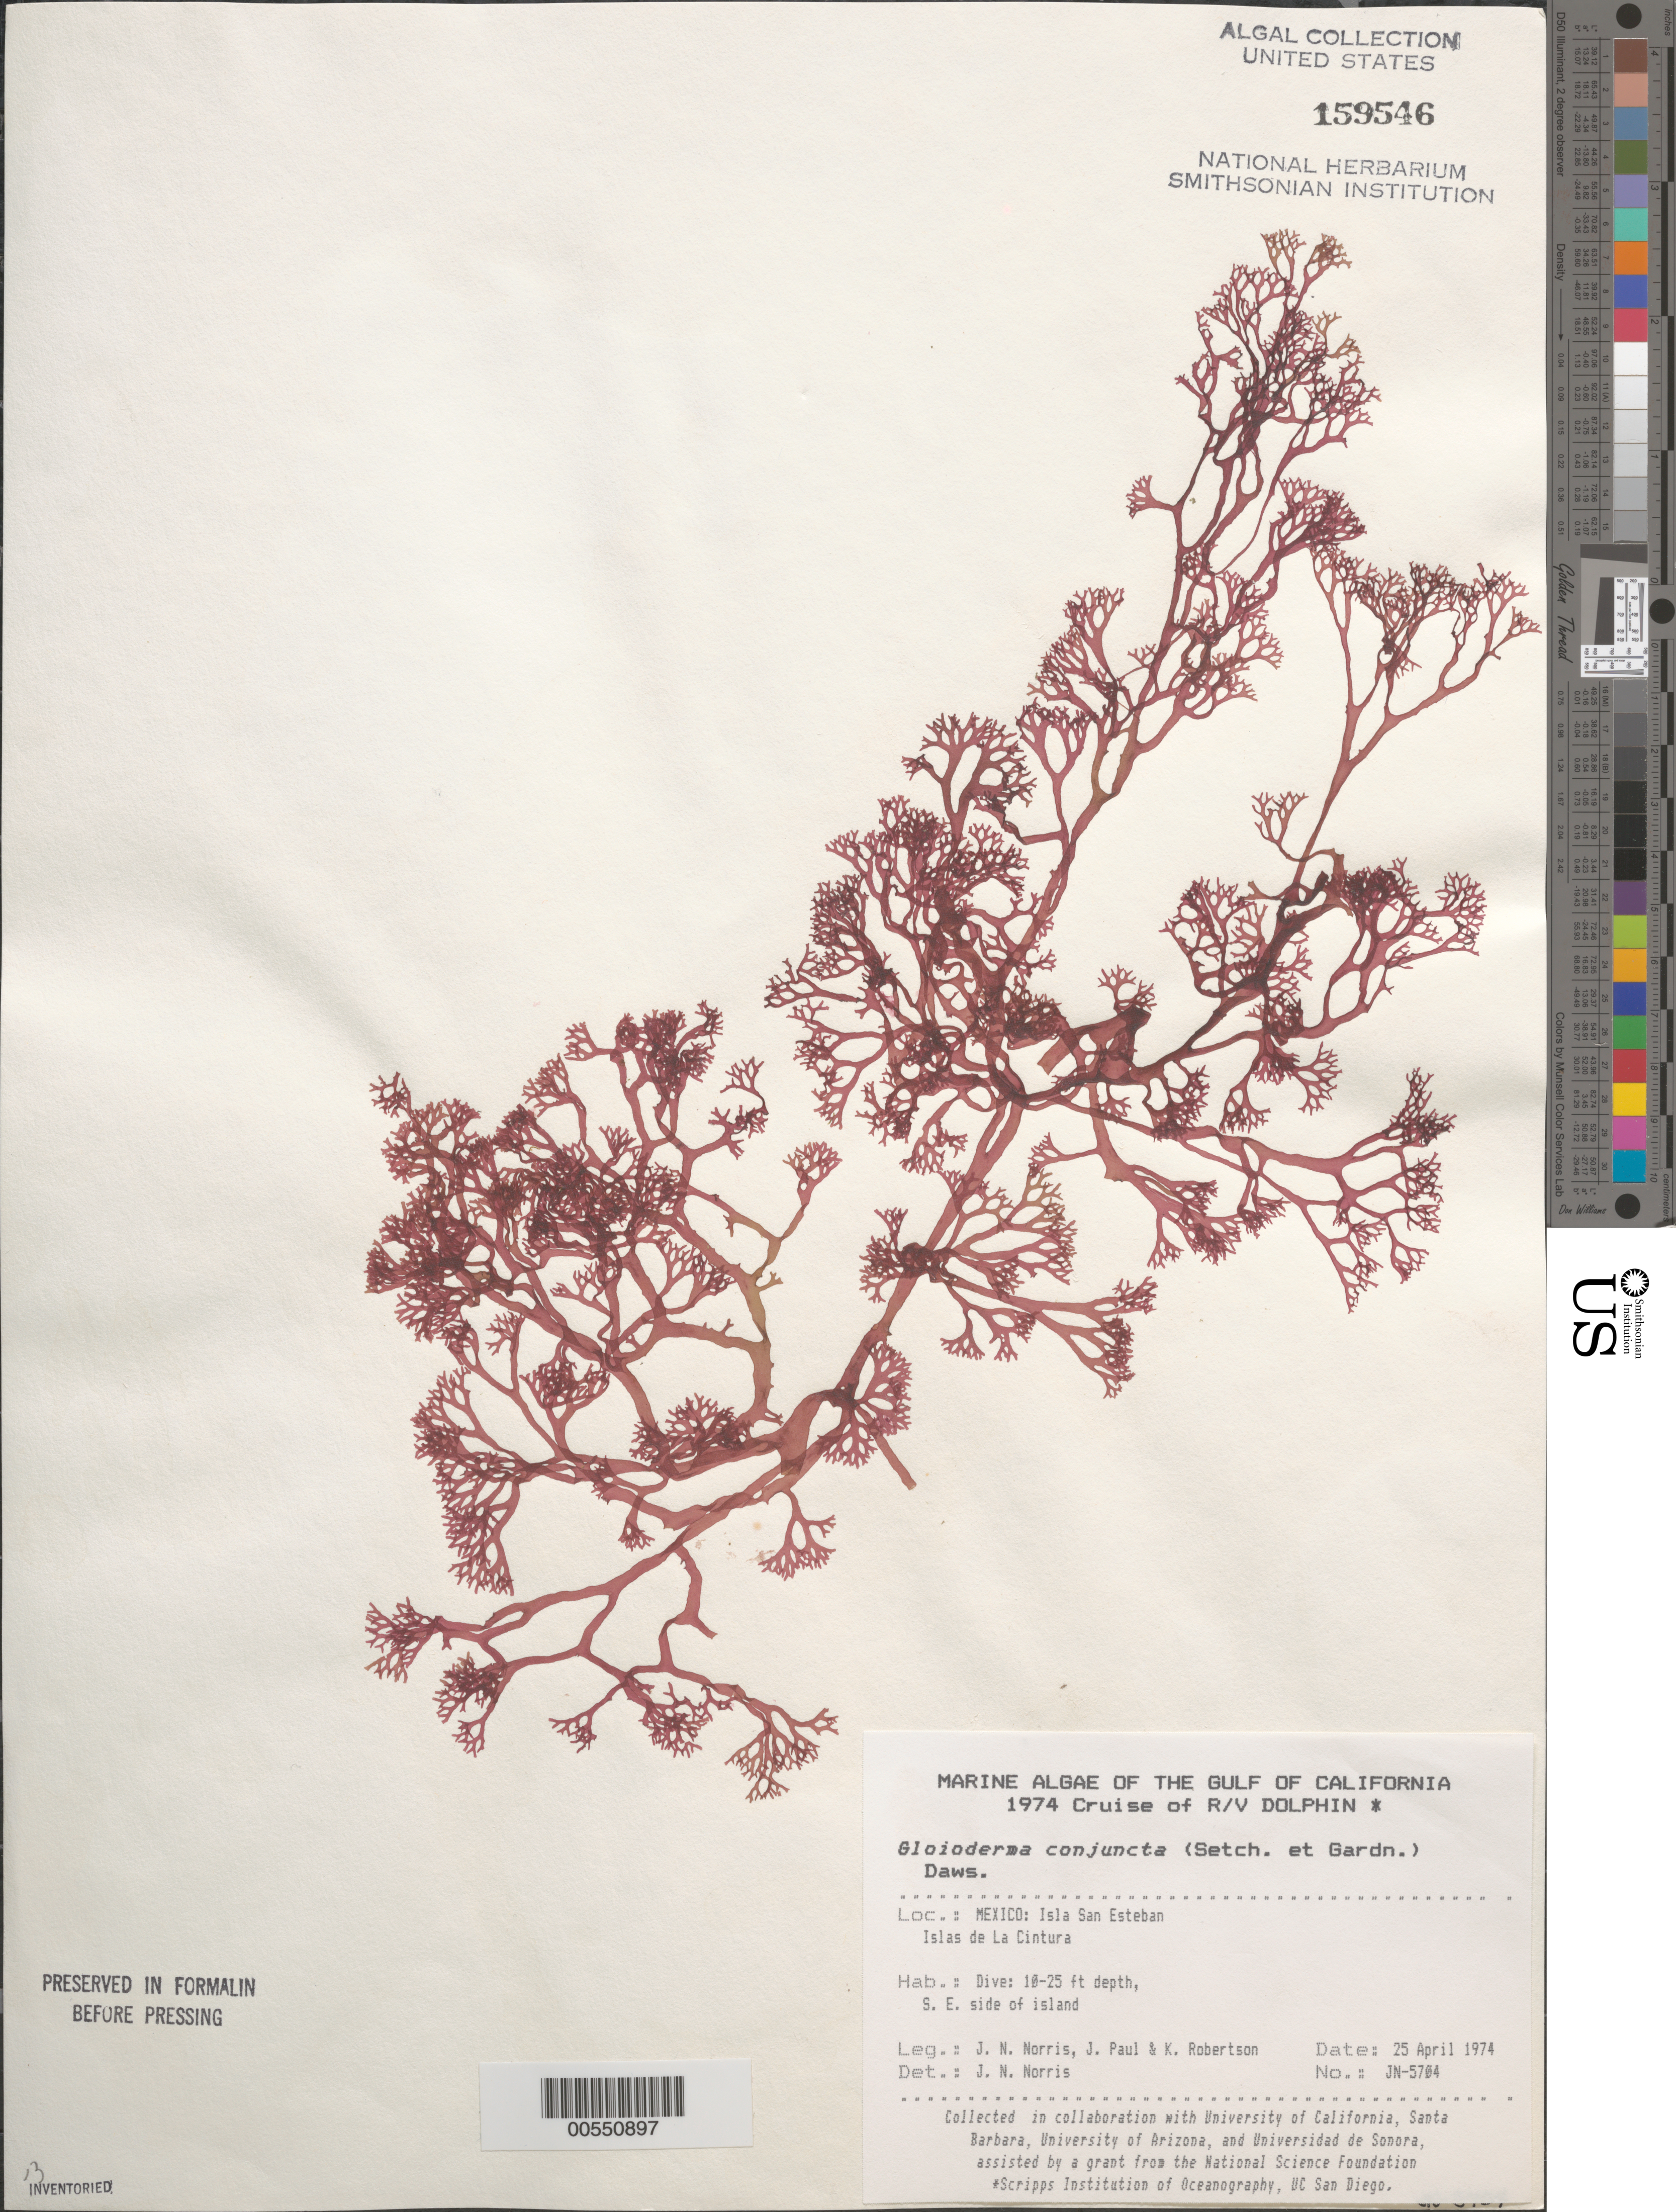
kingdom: Plantae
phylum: Rhodophyta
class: Florideophyceae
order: Rhodymeniales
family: Faucheaceae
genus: Gloioderma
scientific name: Gloioderma conjuncta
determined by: Norris, James N.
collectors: J. N. Norris, J. Paul & K. Robertson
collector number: JN-5704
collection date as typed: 25 Apr 1974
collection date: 1974-04-25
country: Mexico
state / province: Baja California Norte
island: Isla San Esteban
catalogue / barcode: US 159546